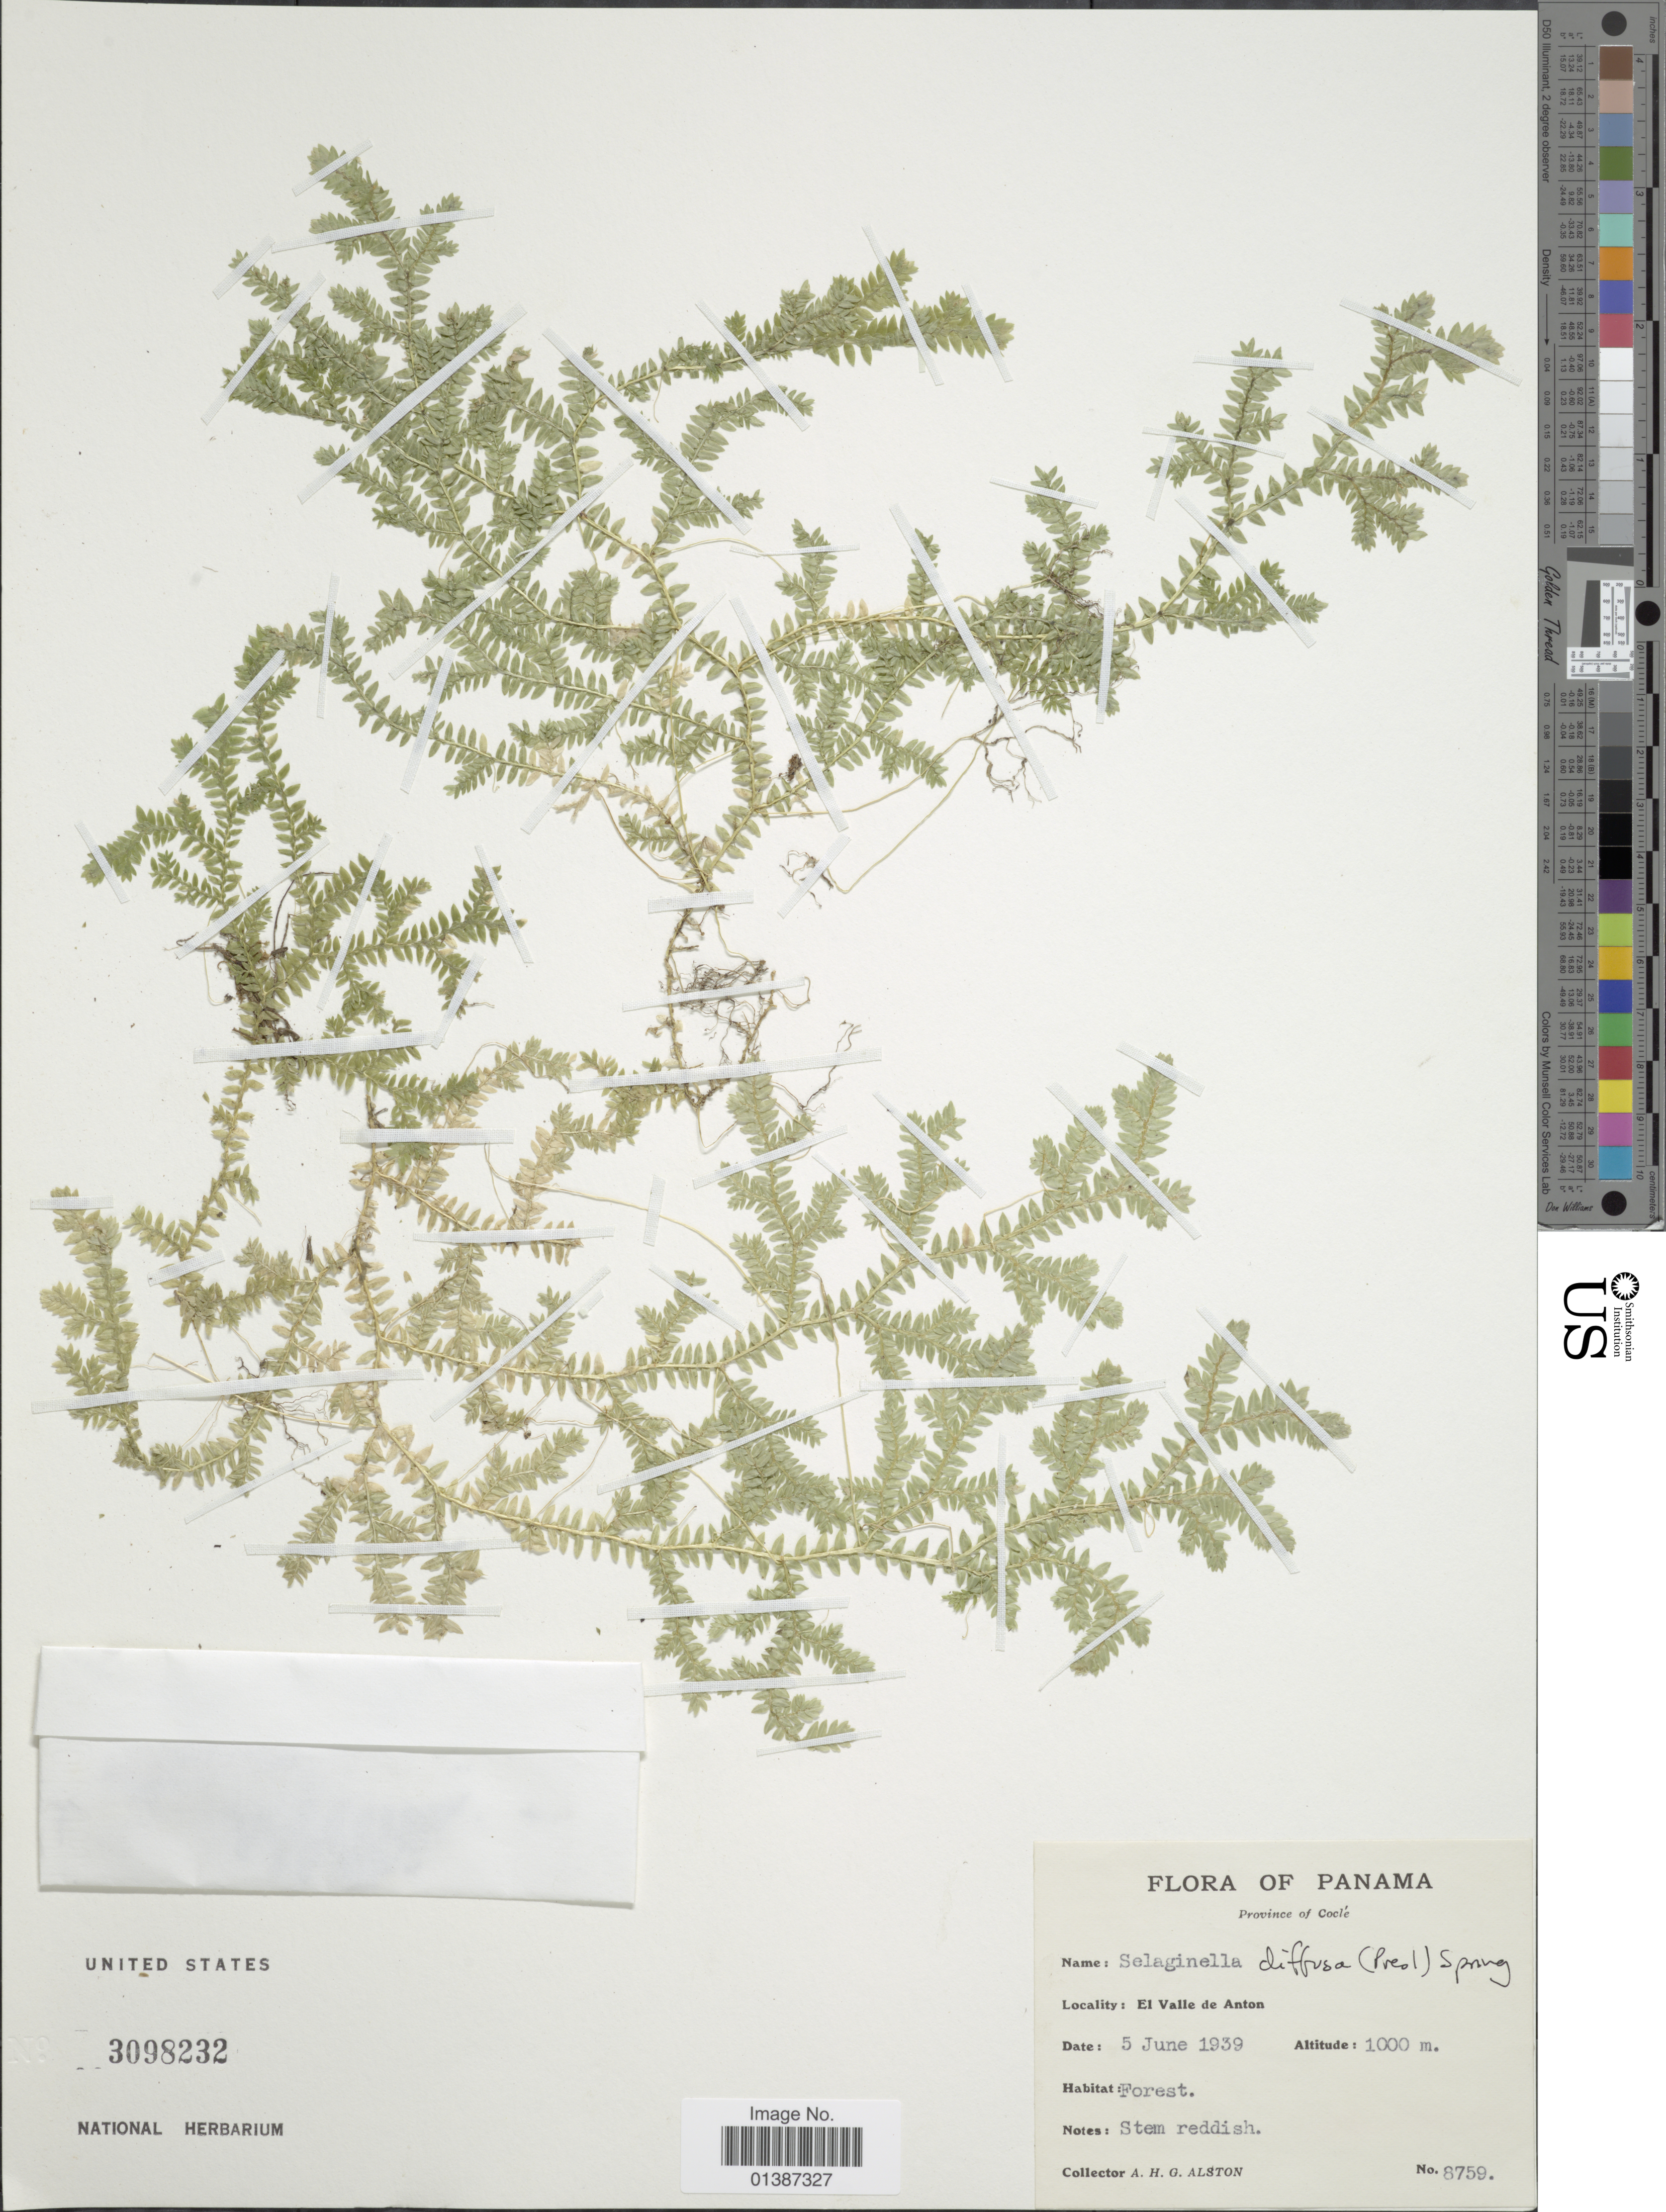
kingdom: Plantae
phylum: Tracheophyta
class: Lycopodiopsida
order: Selaginellales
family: Selaginellaceae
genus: Selaginella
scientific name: Selaginella diffusa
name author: (C. Presl) Spring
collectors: A. H. Alston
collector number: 8759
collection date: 1939-06-05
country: Panama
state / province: Coclé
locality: Province of Coclé, El Valle de Anton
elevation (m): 1000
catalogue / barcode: US 3098232